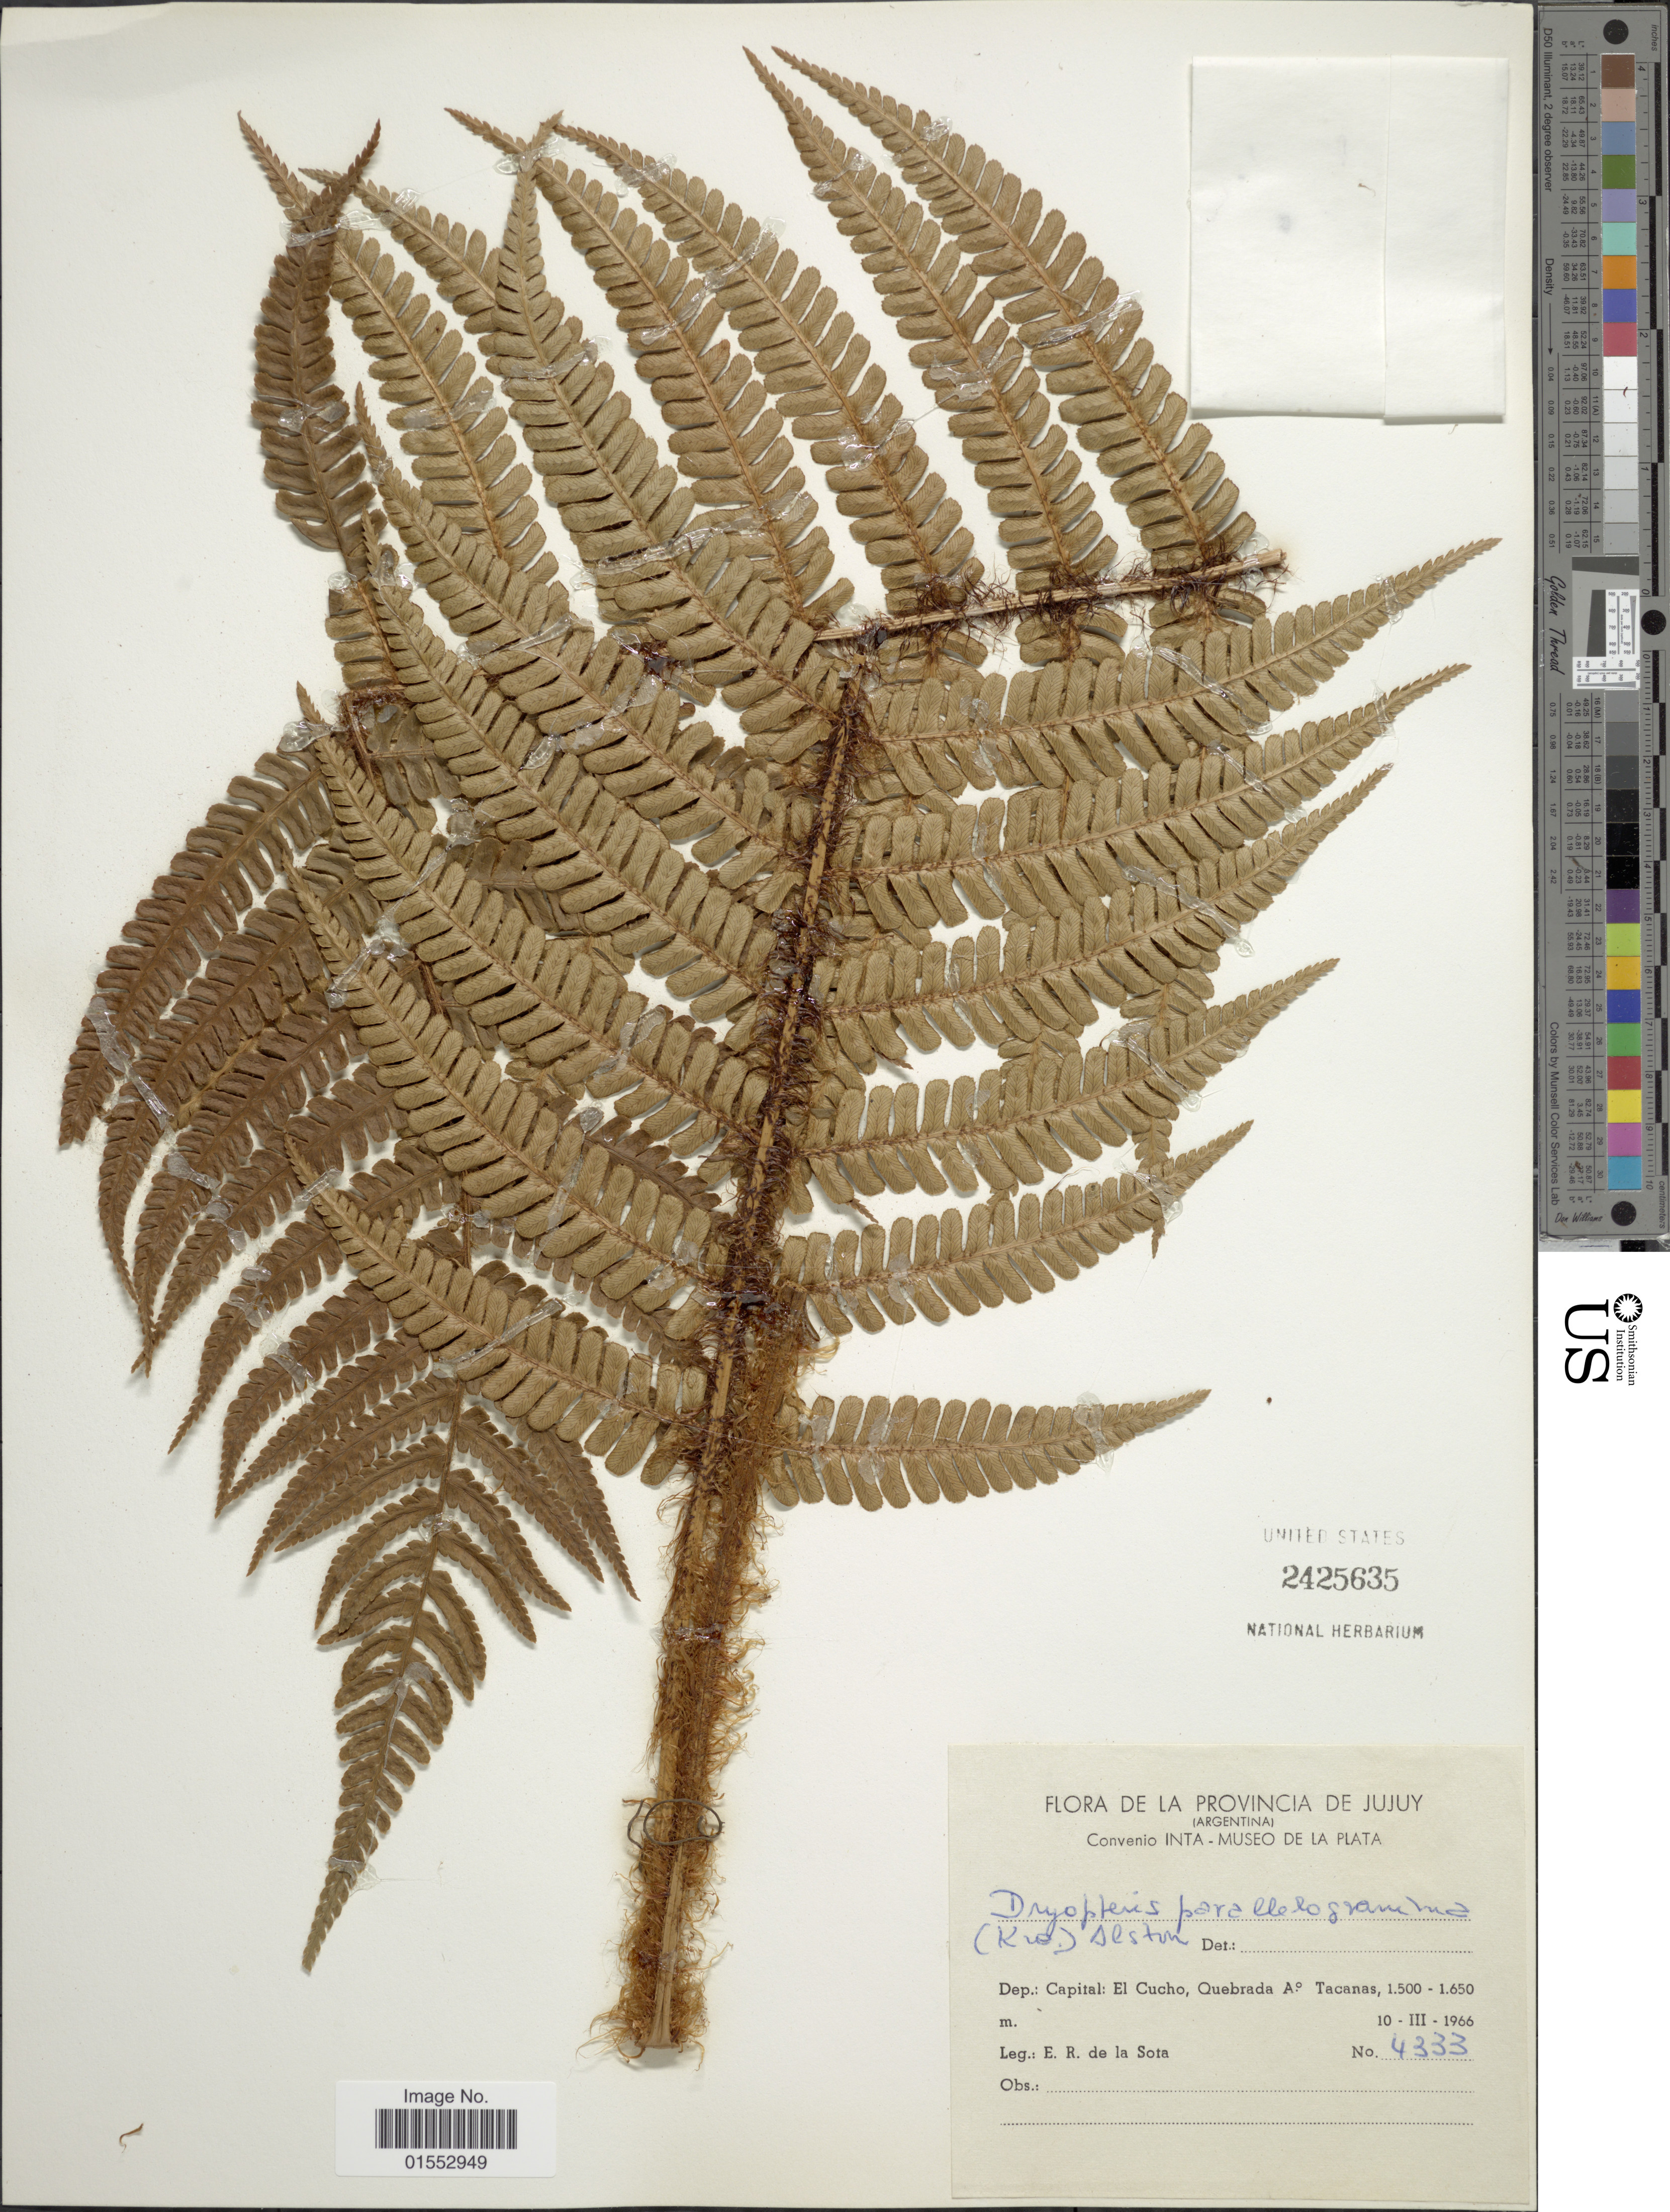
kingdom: Plantae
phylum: Tracheophyta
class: Polypodiopsida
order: Polypodiales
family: Dryopteridaceae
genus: Dryopteris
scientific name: Dryopteris wallichiana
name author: (Spreng.) Hyl.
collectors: E. R. de la Sota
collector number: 4333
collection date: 1966-03-10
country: Argentina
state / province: Jujuy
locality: Flora de La Provincia de Jujuy. Capital: El El Cucho, Quebrda A. Tacanas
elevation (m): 1500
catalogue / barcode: US 2425635